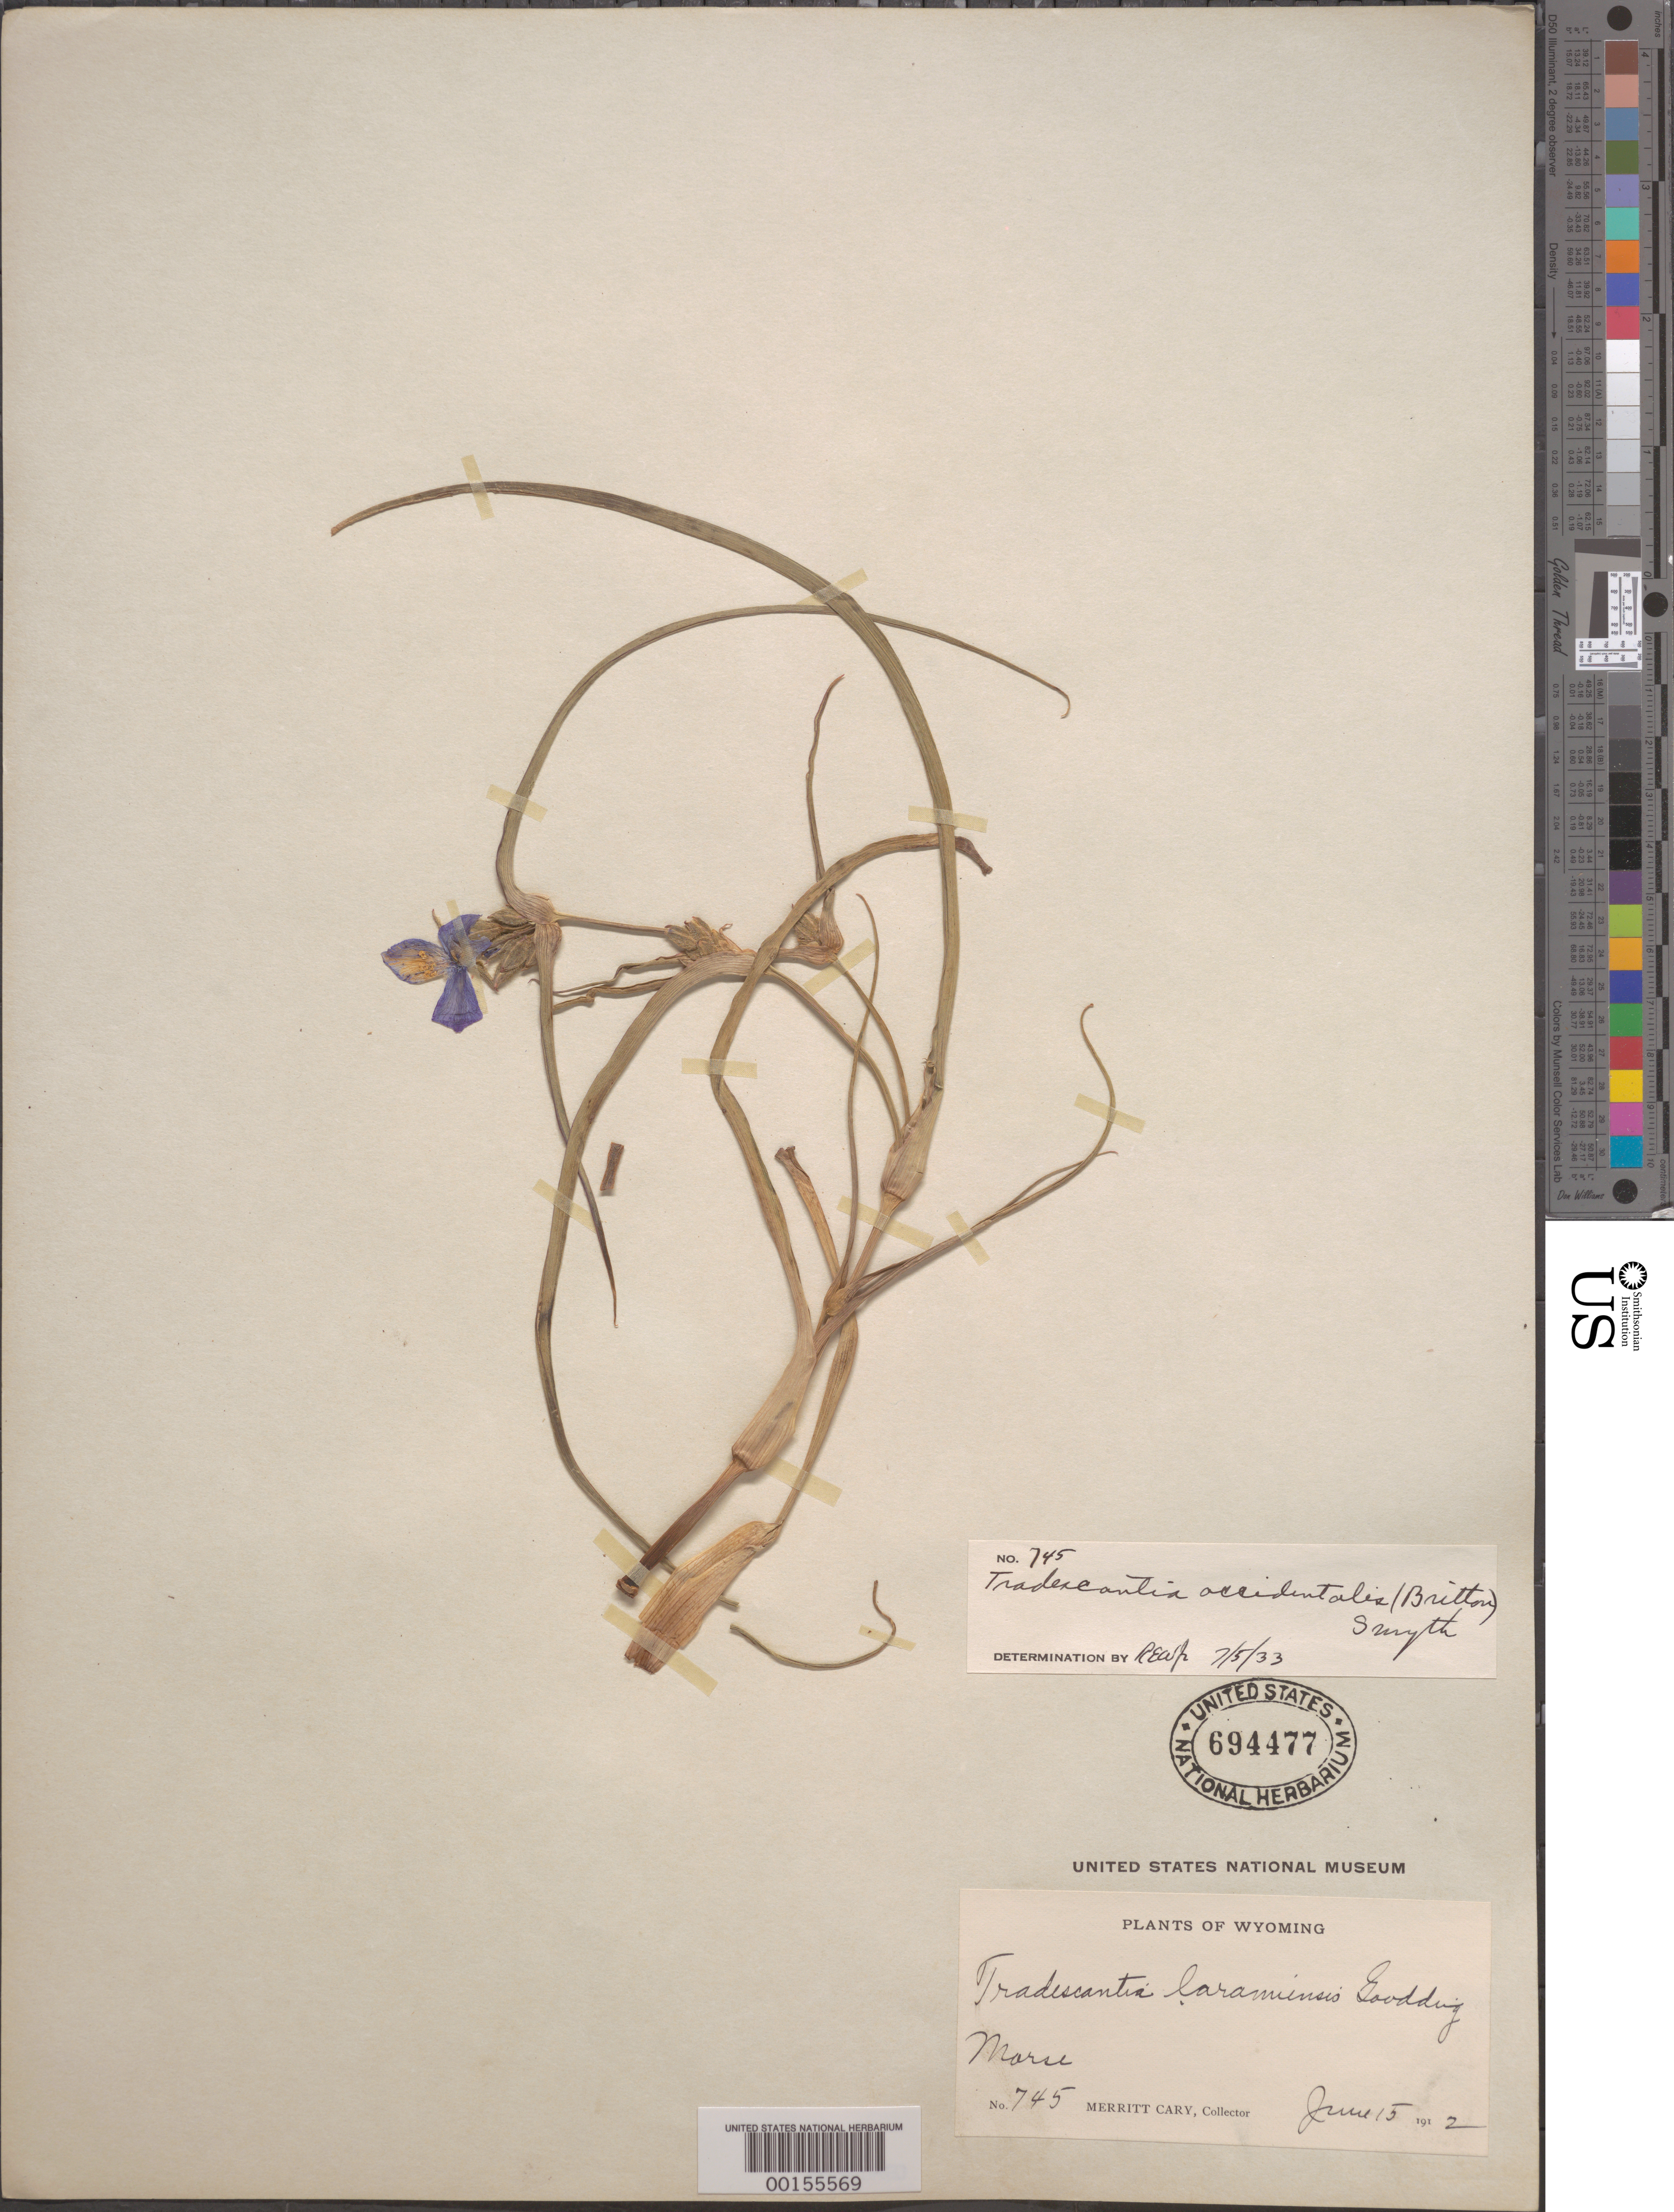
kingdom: Plantae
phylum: Tracheophyta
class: Liliopsida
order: Commelinales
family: Commelinaceae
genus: Tradescantia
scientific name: Tradescantia occidentalis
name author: (Britton) Smyth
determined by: Woodward, R. E.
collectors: M. Cary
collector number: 745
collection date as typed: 15 Jun 1912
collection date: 1912-06-15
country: United States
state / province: Wyoming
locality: Morse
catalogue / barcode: US 694477